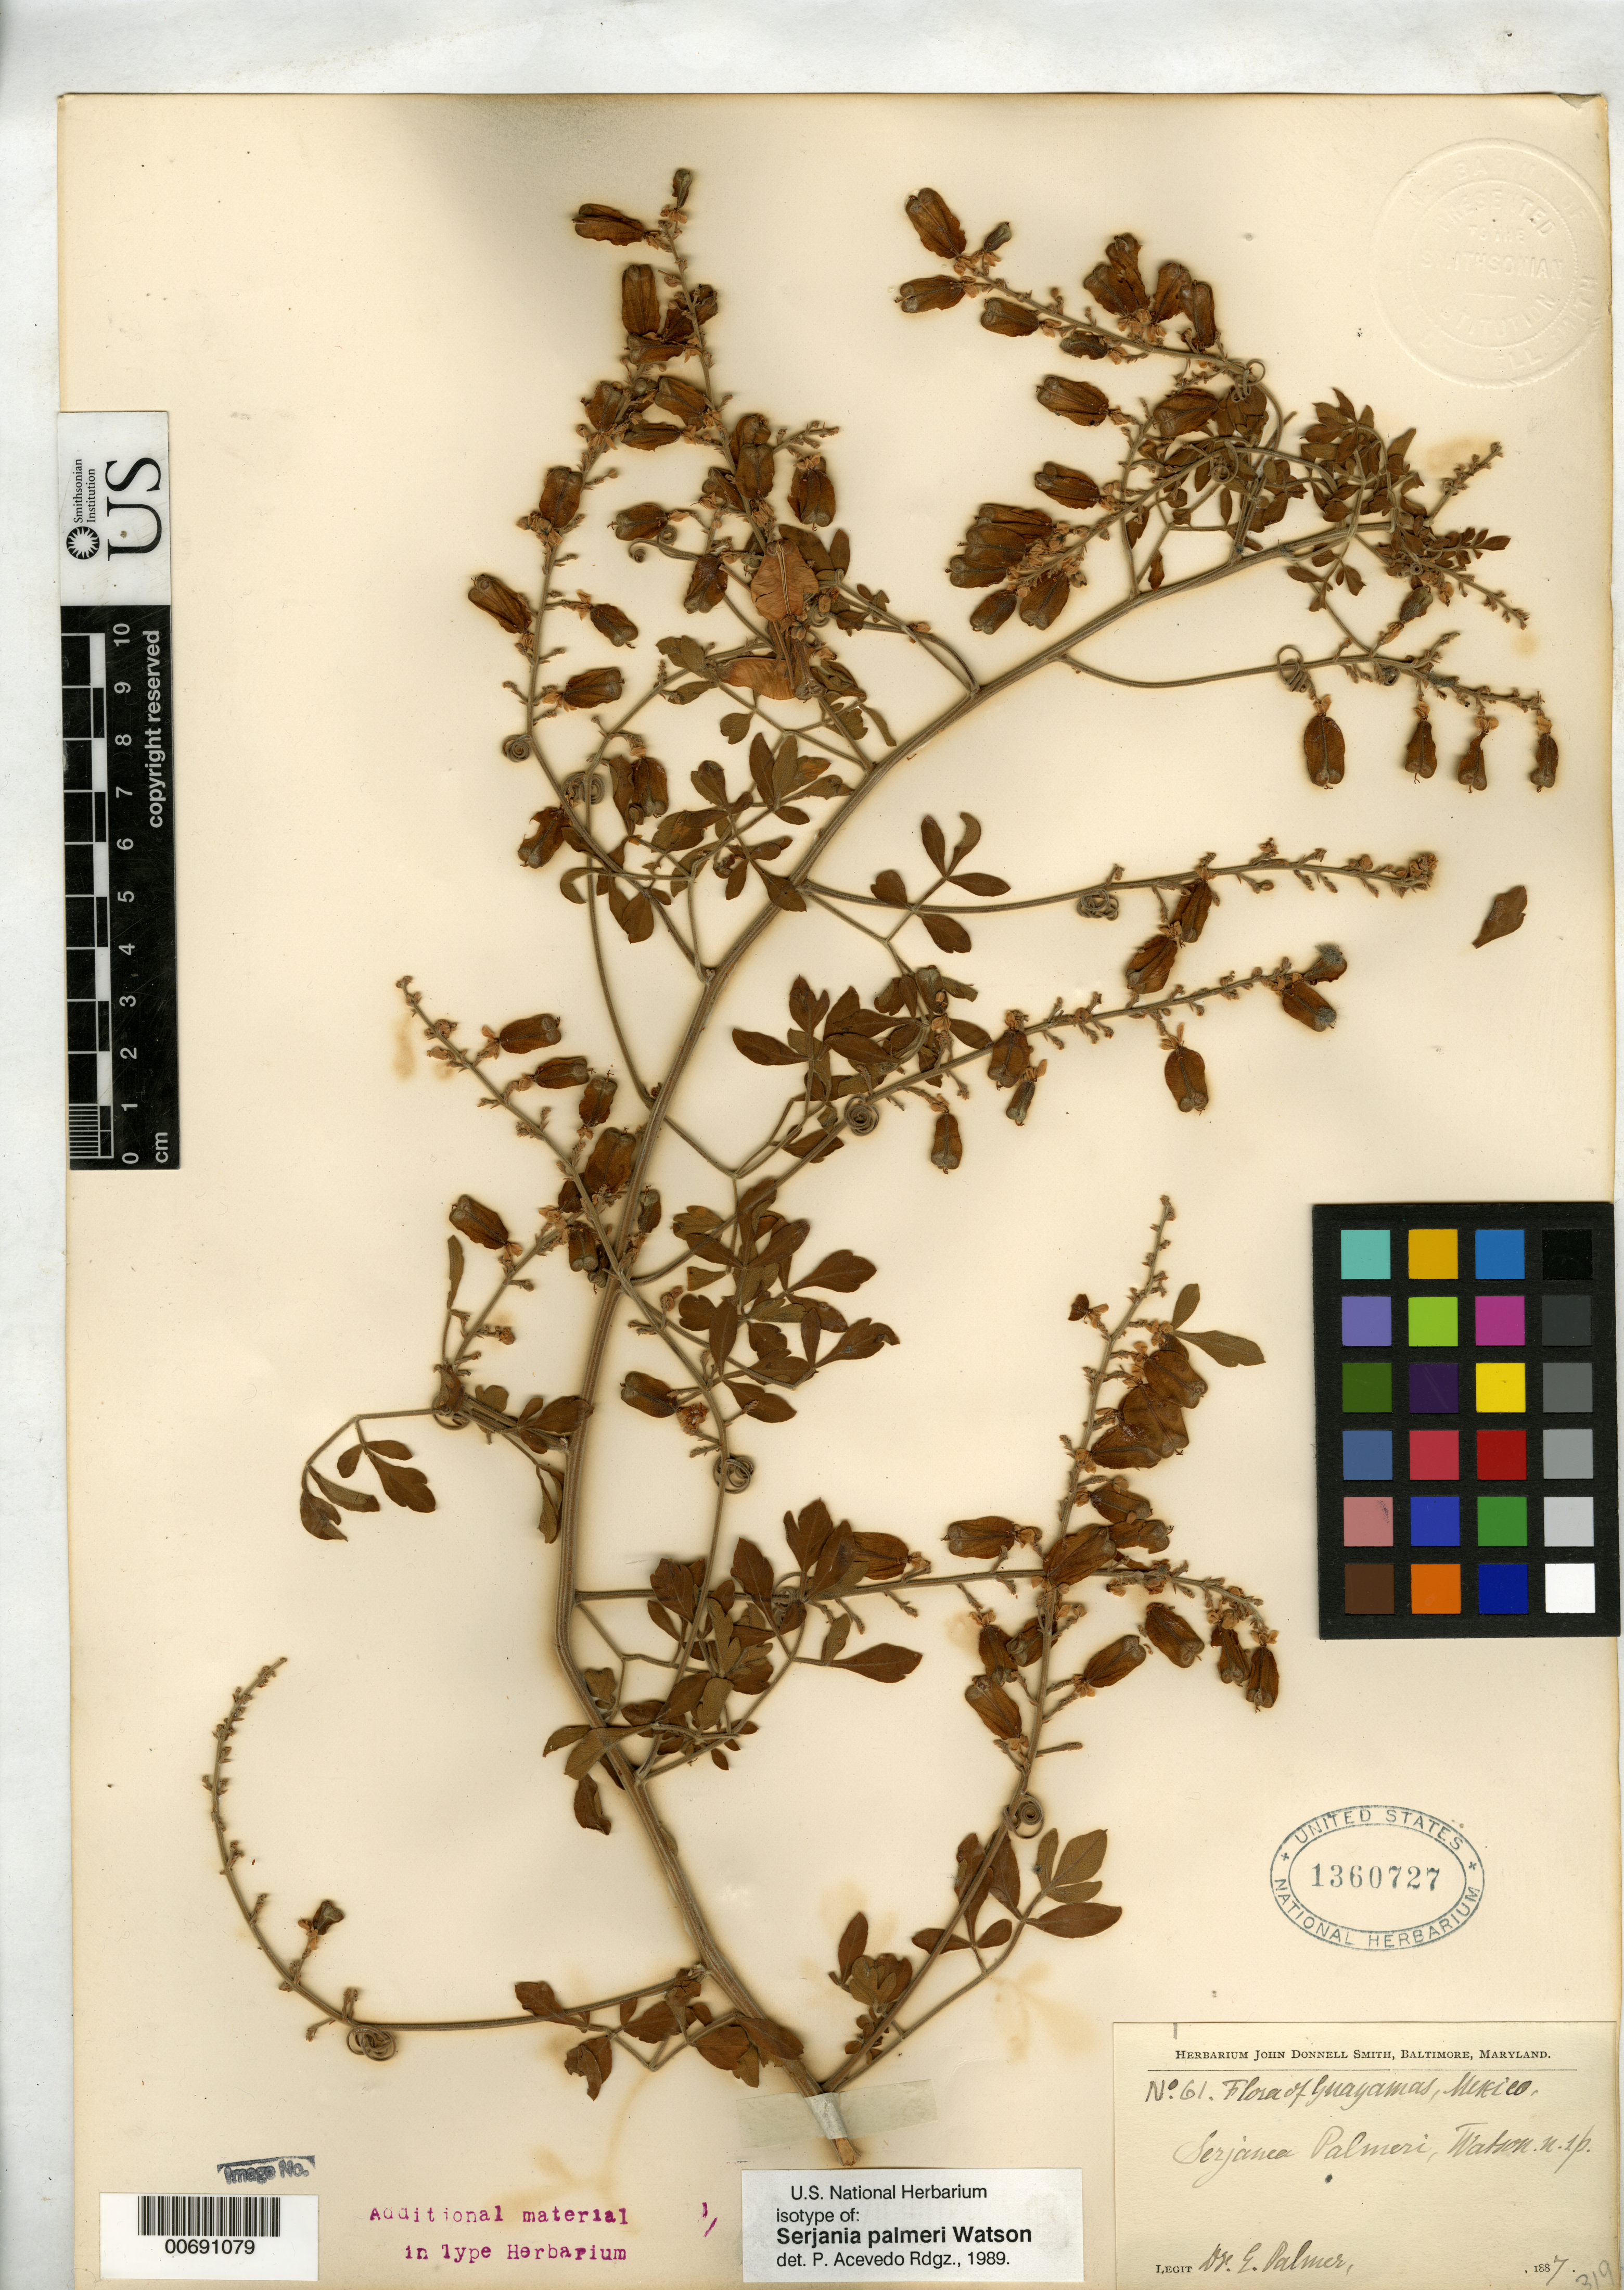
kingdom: Plantae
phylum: Tracheophyta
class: Magnoliopsida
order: Sapindales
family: Sapindaceae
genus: Serjania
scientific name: Serjania palmeri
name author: S. Watson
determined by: Acevedo-Rodríguez, P., (BOT), Smithsonian Institution - National Museum of Natural History (UNITED STATES)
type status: Type Collection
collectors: E. Palmer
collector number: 61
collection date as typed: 1887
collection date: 1887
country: Mexico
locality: Guaymas.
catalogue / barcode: US 1360727